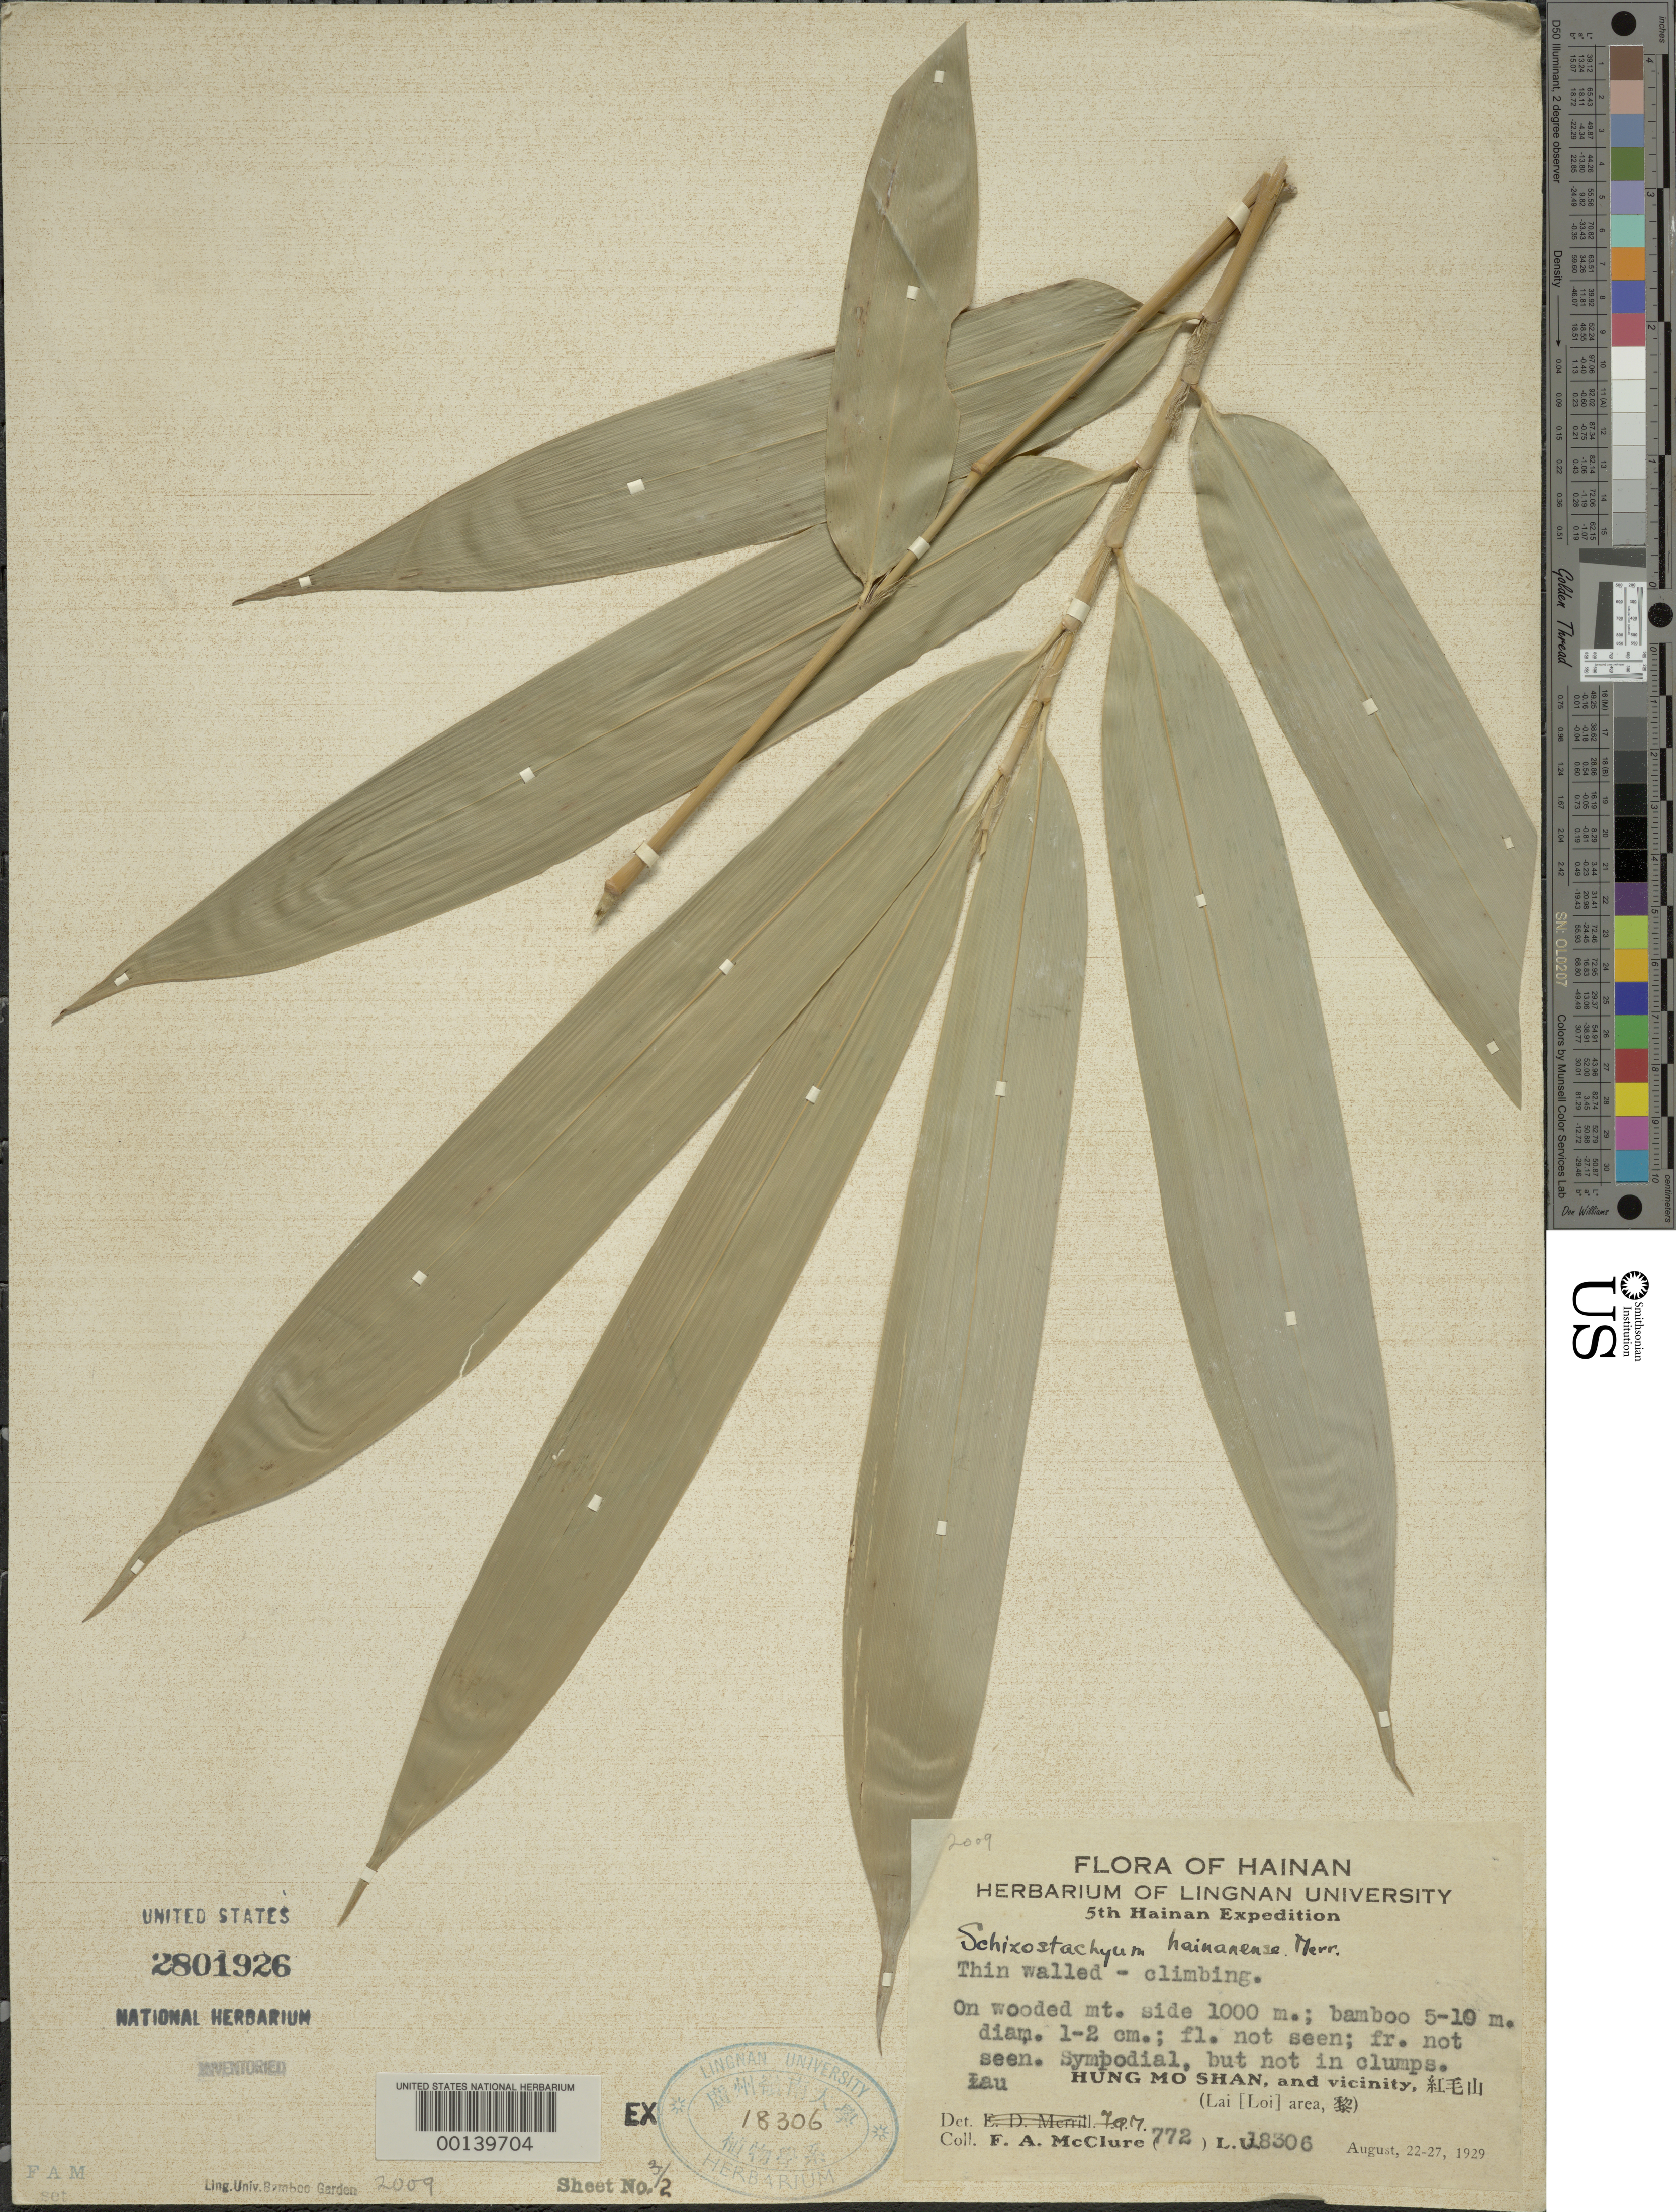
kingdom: Plantae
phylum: Tracheophyta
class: Liliopsida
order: Poales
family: Poaceae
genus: Schizostachyum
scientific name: Schizostachyum hainanense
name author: Merr. ex McClure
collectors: F. A. McClure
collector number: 772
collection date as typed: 22 Aug 1929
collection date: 1929-08-22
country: China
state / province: Hainan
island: Hainan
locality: Hung mo shan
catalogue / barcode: US 2801926